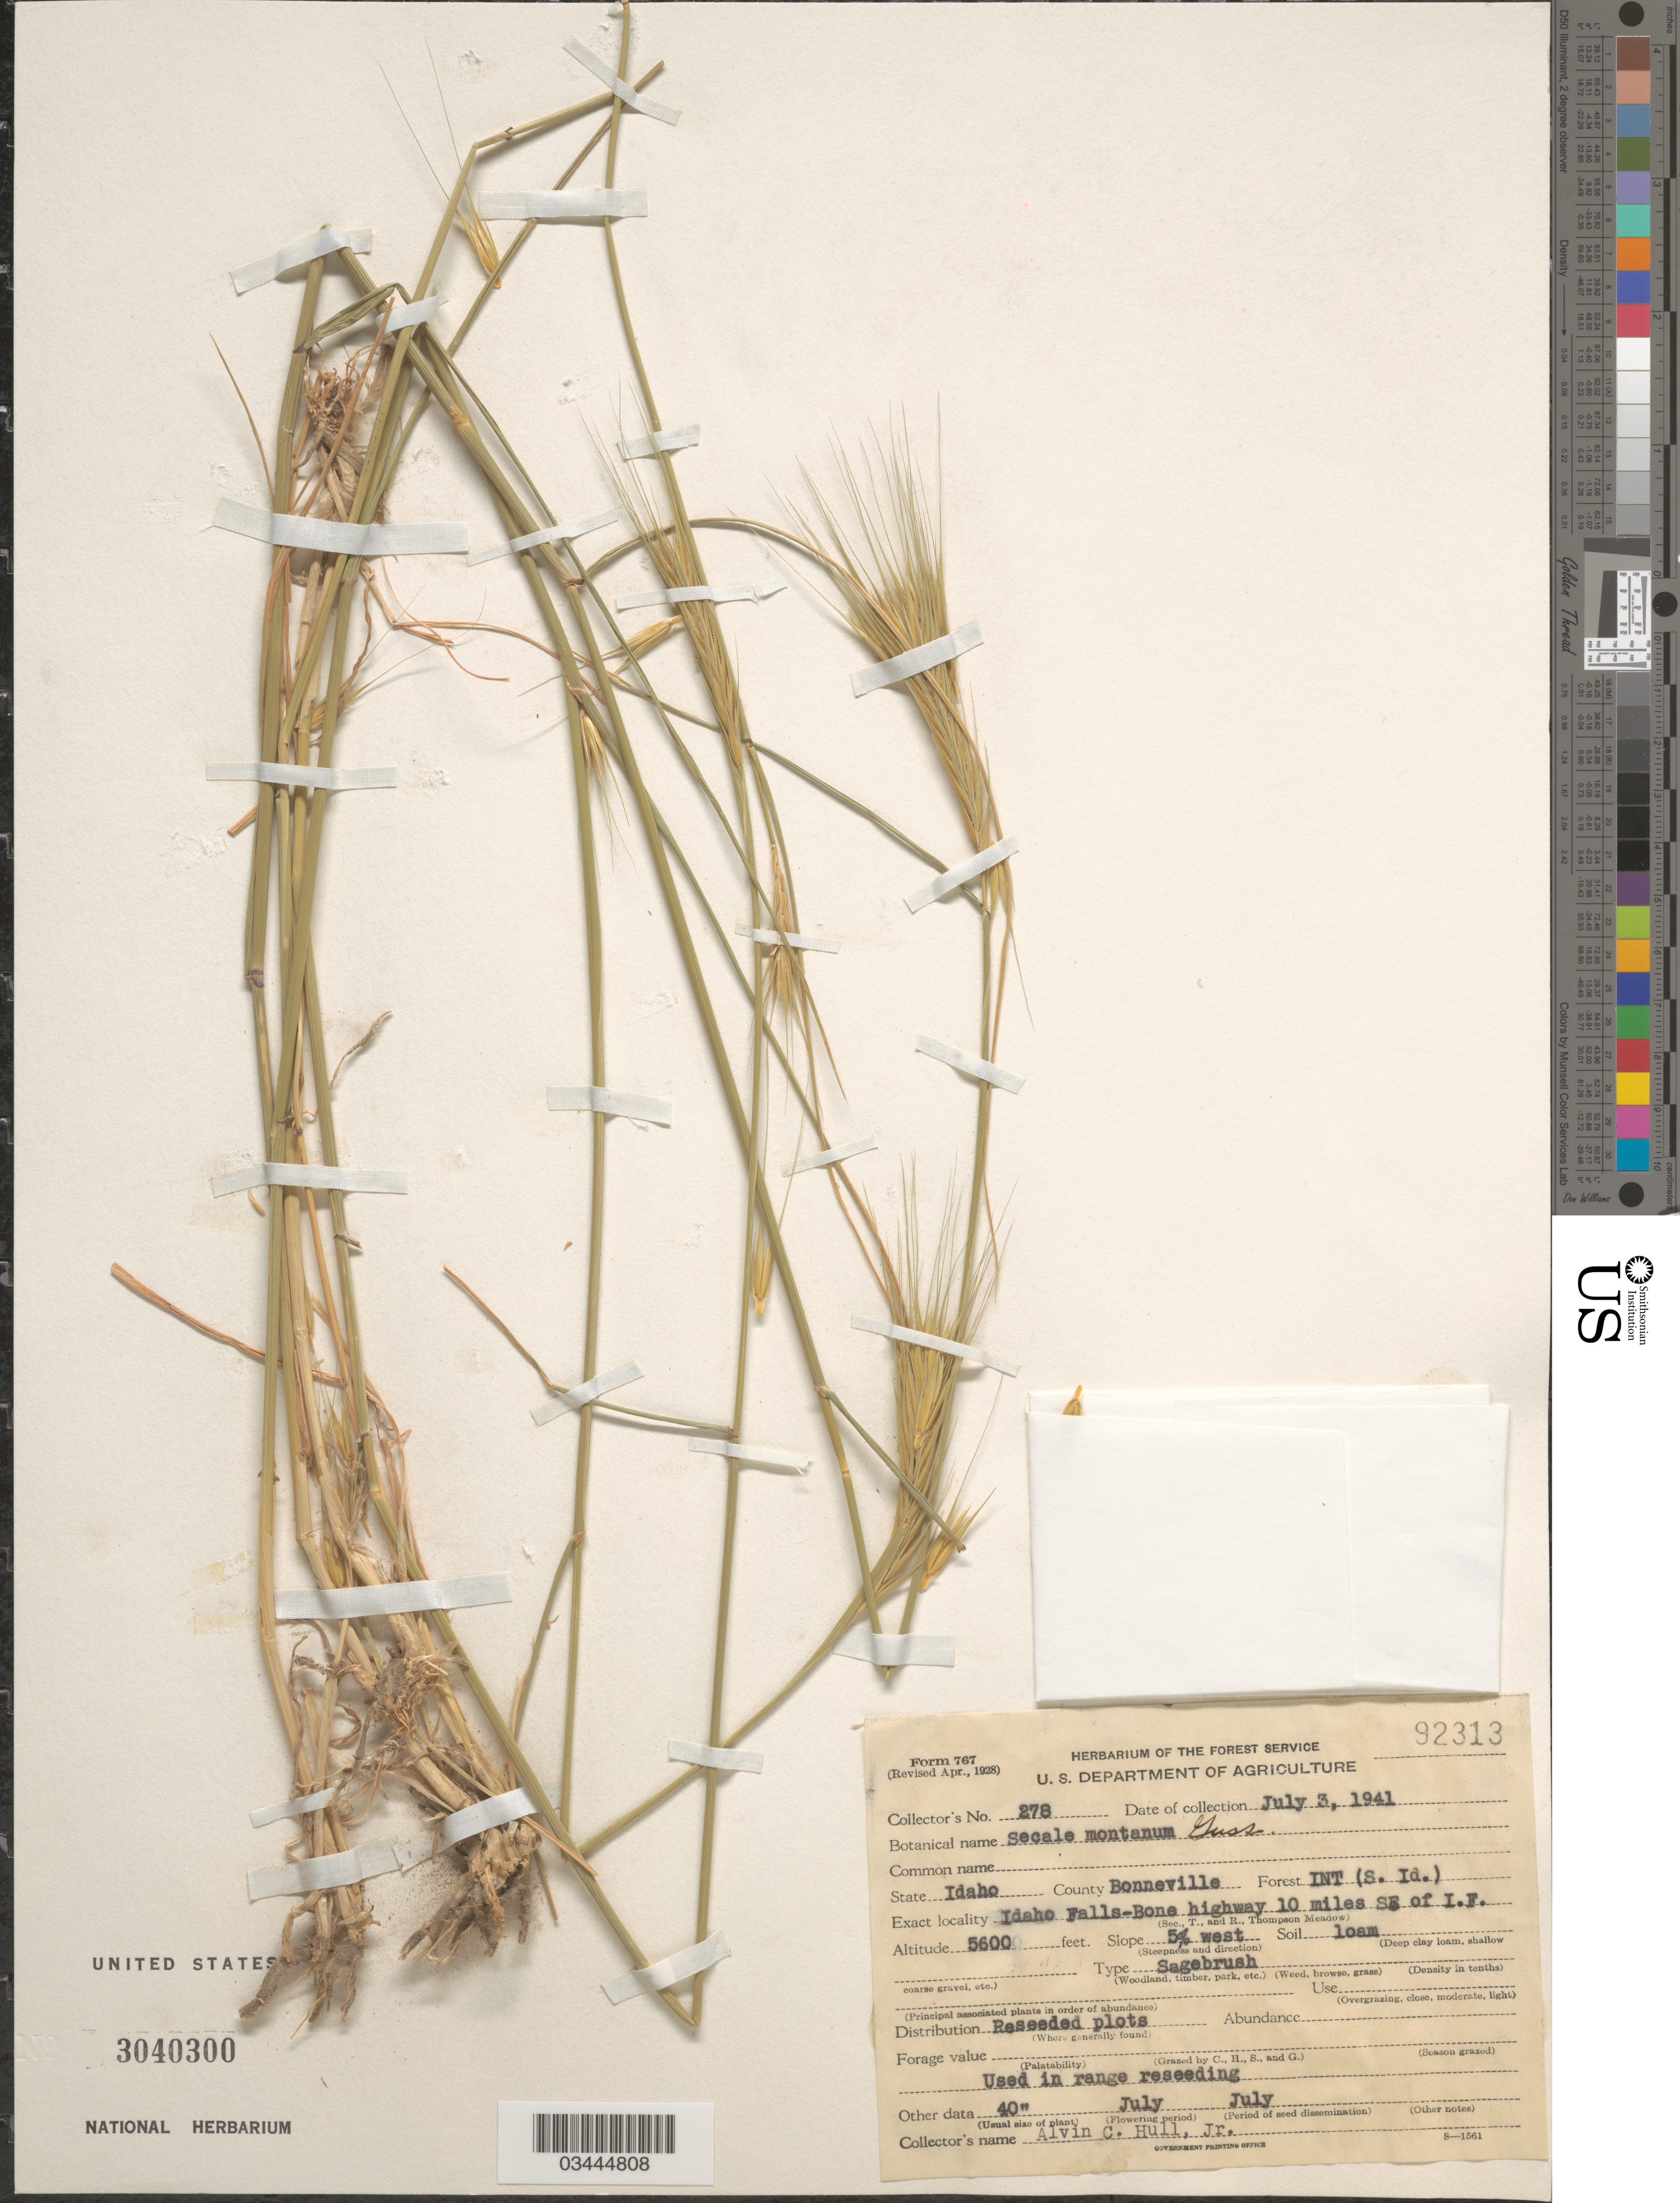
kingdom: Plantae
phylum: Tracheophyta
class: Liliopsida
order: Poales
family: Poaceae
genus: Secale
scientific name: Secale montanum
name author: Gussone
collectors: A. Hull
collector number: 278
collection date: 1941-07-03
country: United States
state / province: Idaho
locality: County Bonneville. Forest INT (S. Id.). Idaho Falls-Bone highway 10 miles SE of I.F.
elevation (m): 1707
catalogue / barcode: US 3040300